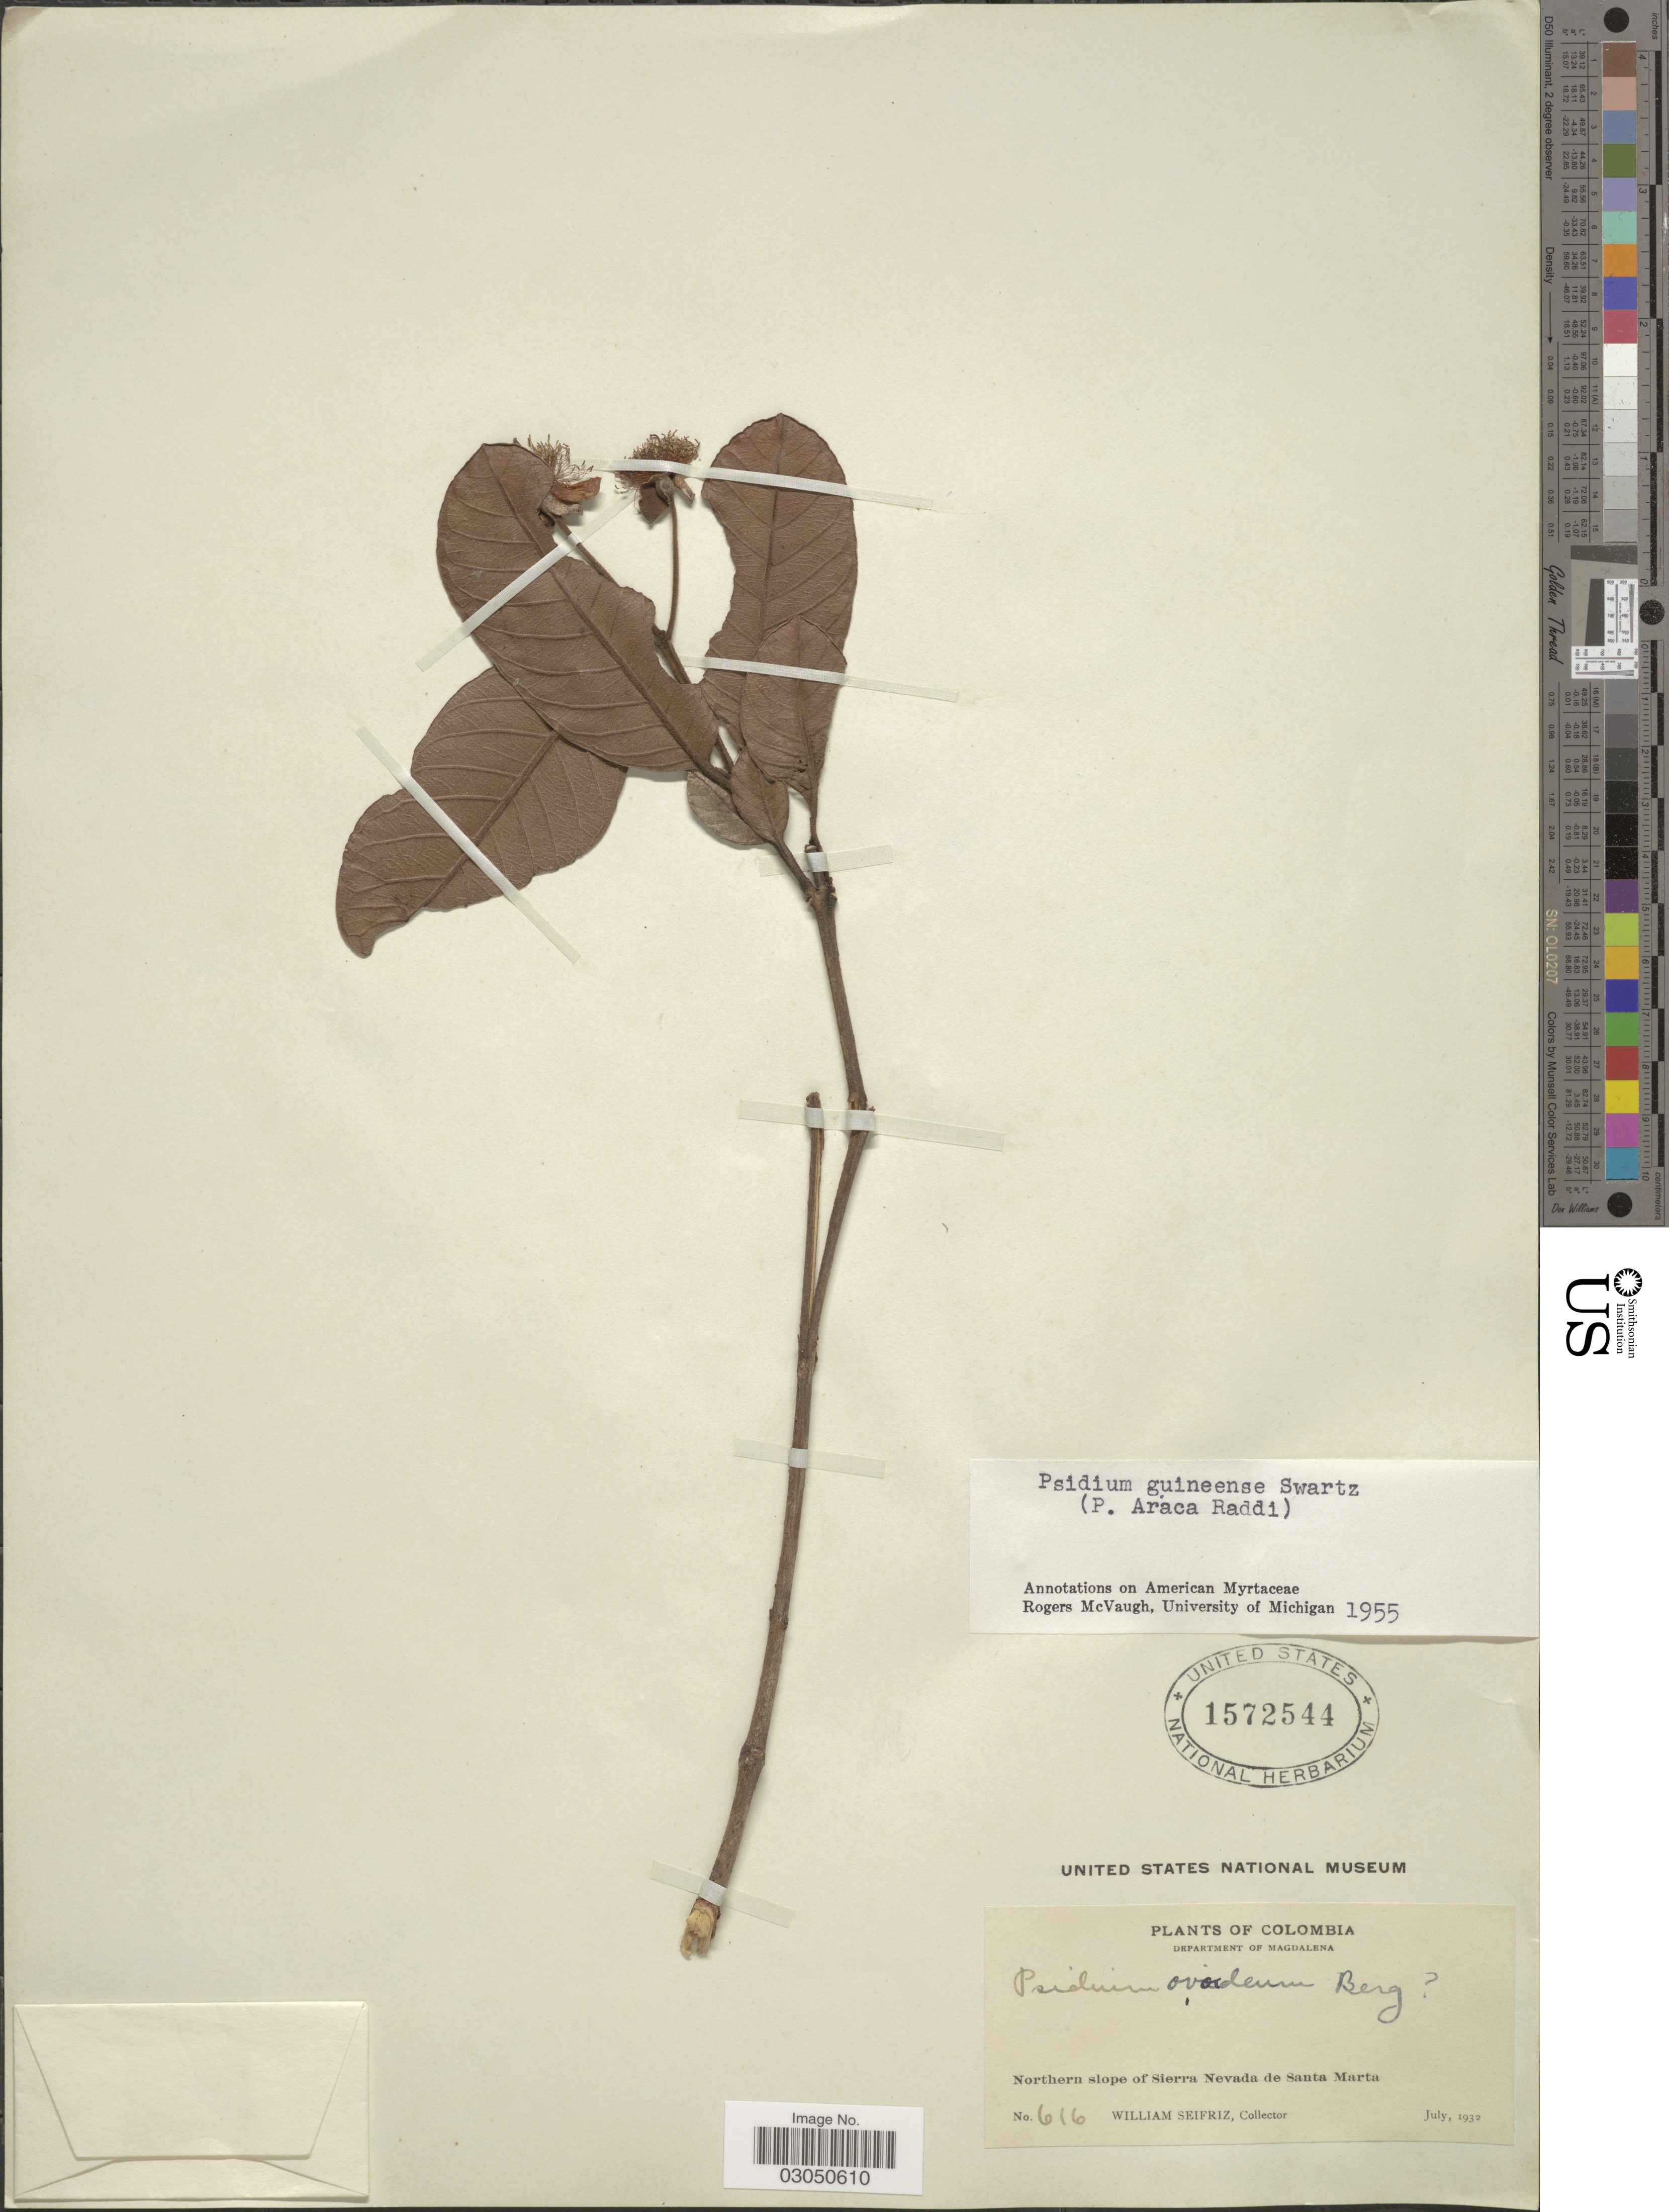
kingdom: Plantae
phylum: Tracheophyta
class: Magnoliopsida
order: Myrtales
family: Myrtaceae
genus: Psidium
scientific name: Psidium guineense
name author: Sw.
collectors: W. Seifriz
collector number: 616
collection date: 1932-07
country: Colombia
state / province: Magdalena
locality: Department of Magdalena. Northern slope of Sierra Nevada de Santa Marta.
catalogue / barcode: US 1572544